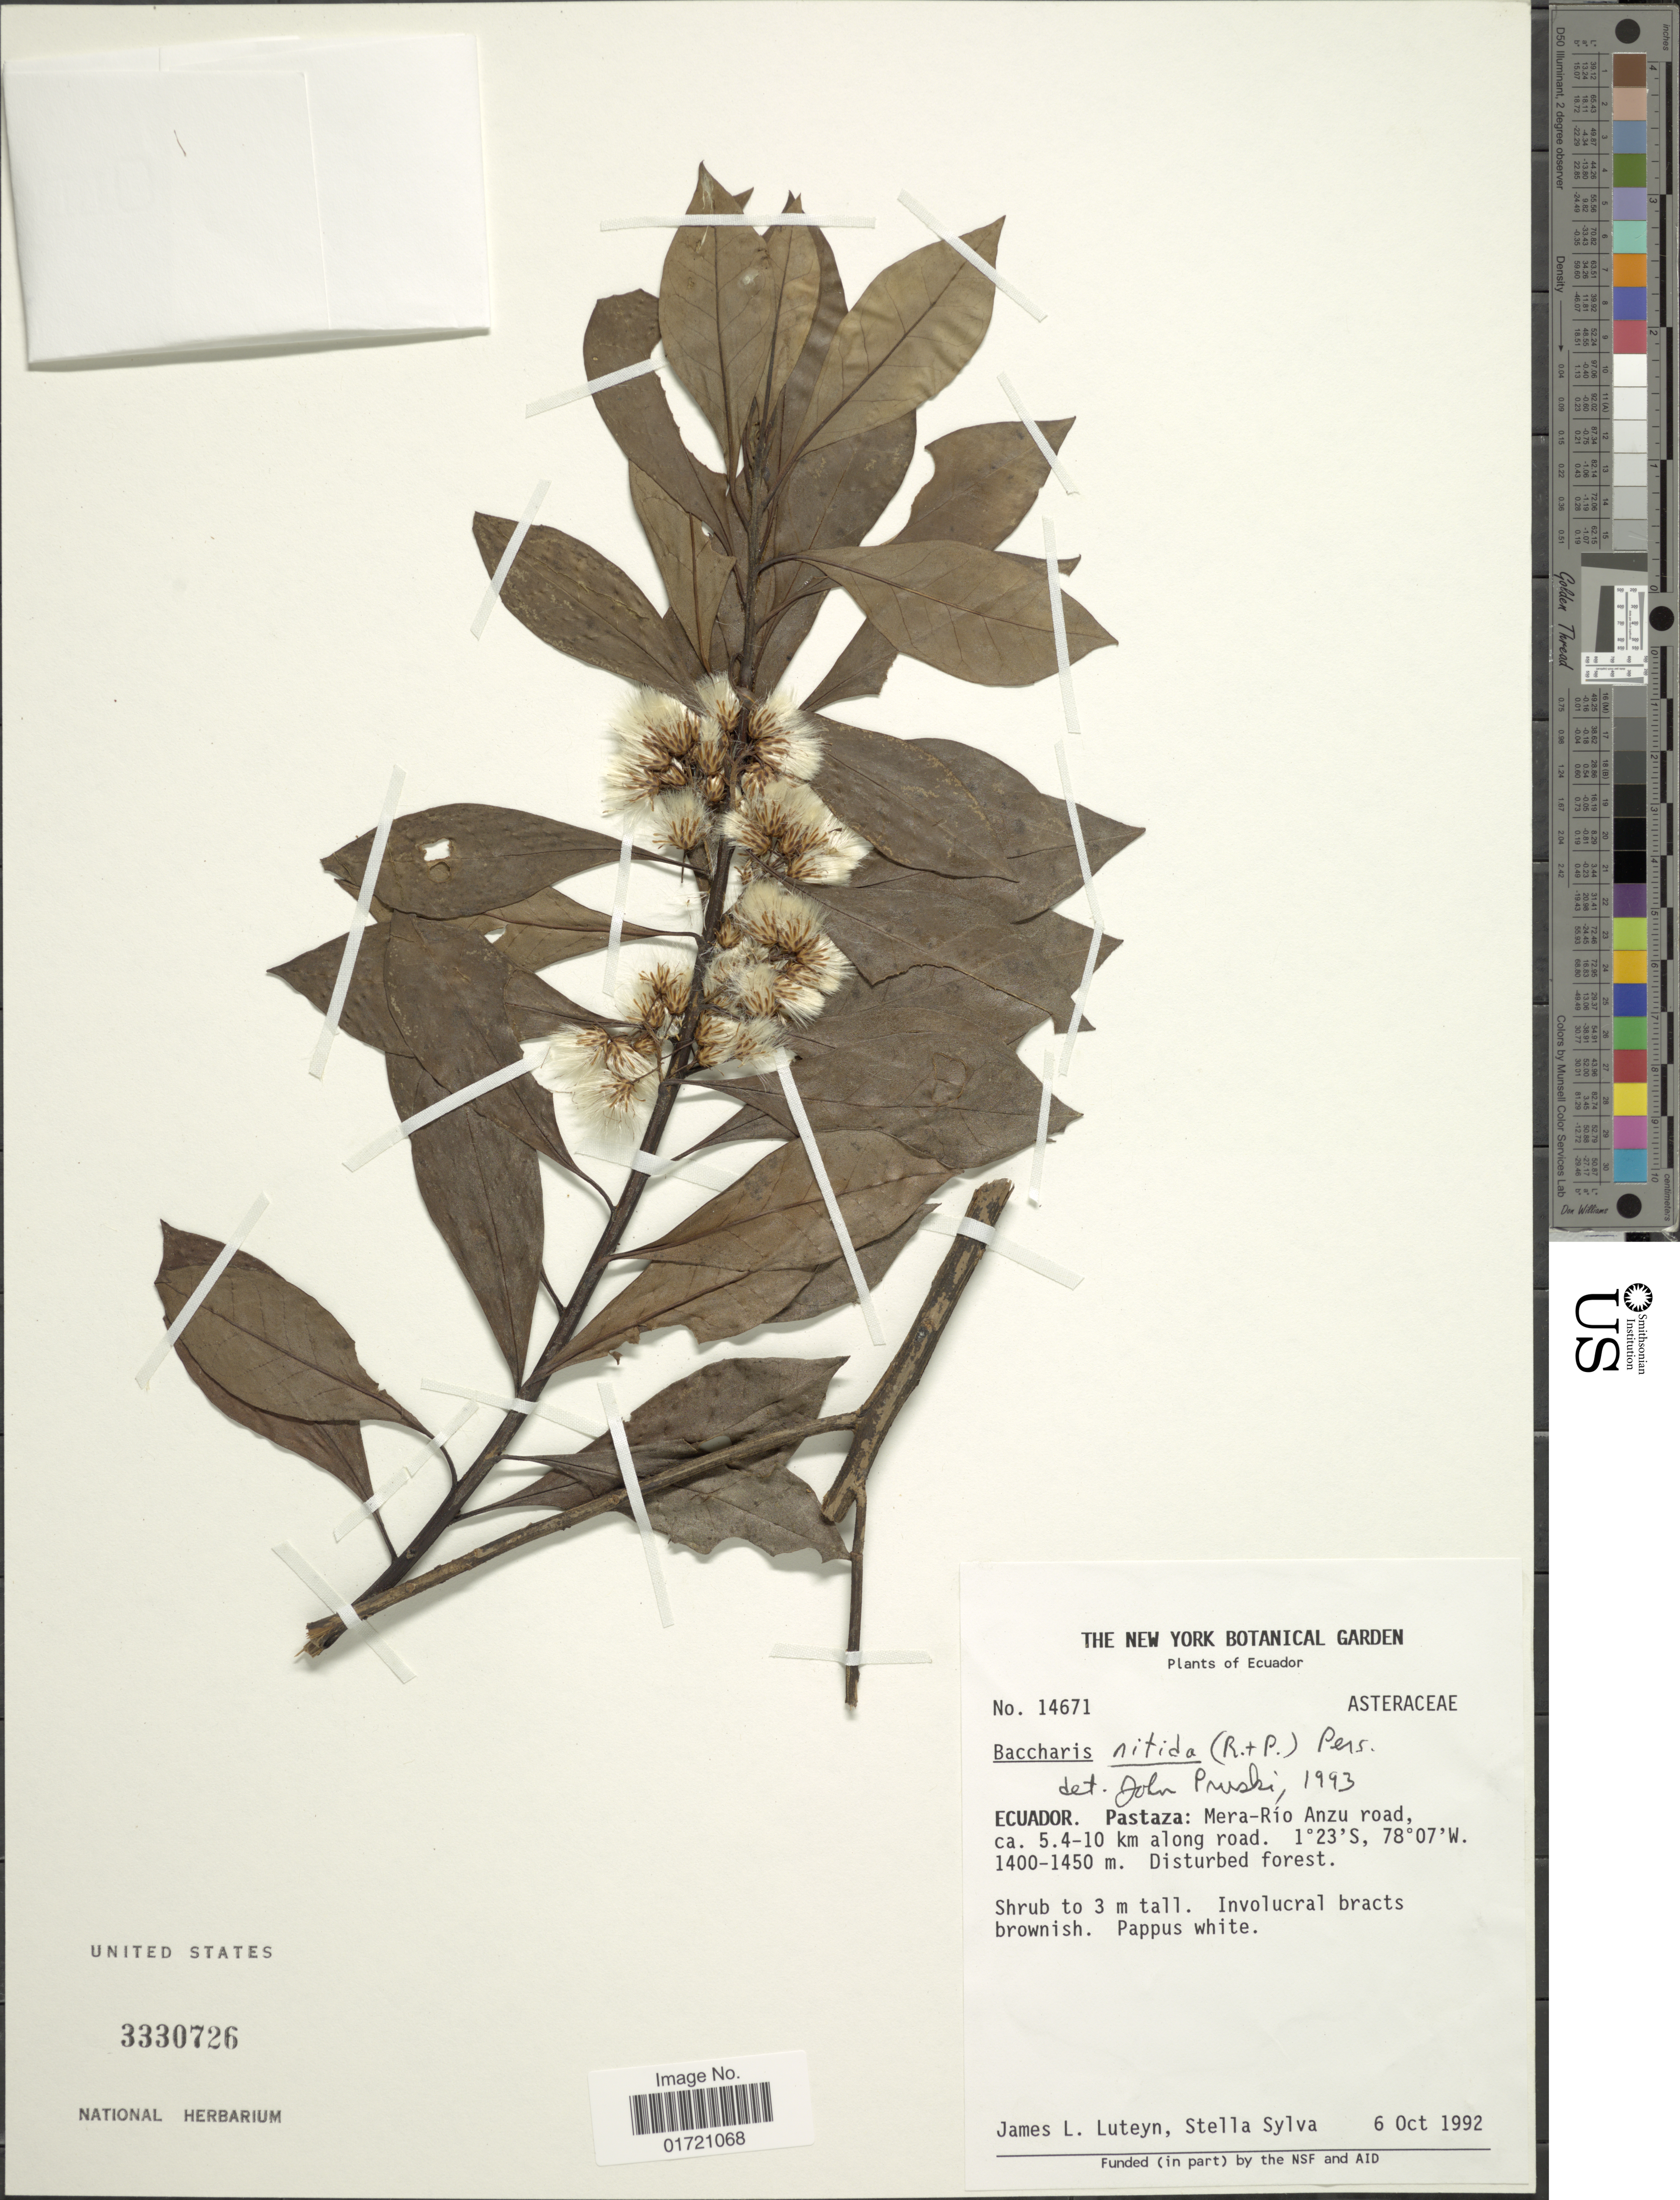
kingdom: Plantae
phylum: Tracheophyta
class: Magnoliopsida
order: Asterales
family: Asteraceae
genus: Baccharis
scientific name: Baccharis nitida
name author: (Ruiz & Pav.) Pers.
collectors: J. L. Luteyn & S. Sylva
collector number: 14671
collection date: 1992-10-06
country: Ecuador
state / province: Pastaza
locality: Ecuador. Pastaza: Mera-Rio Anzu road, ca. 5.4-10 km along road.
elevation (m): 1400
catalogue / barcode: US 3330726